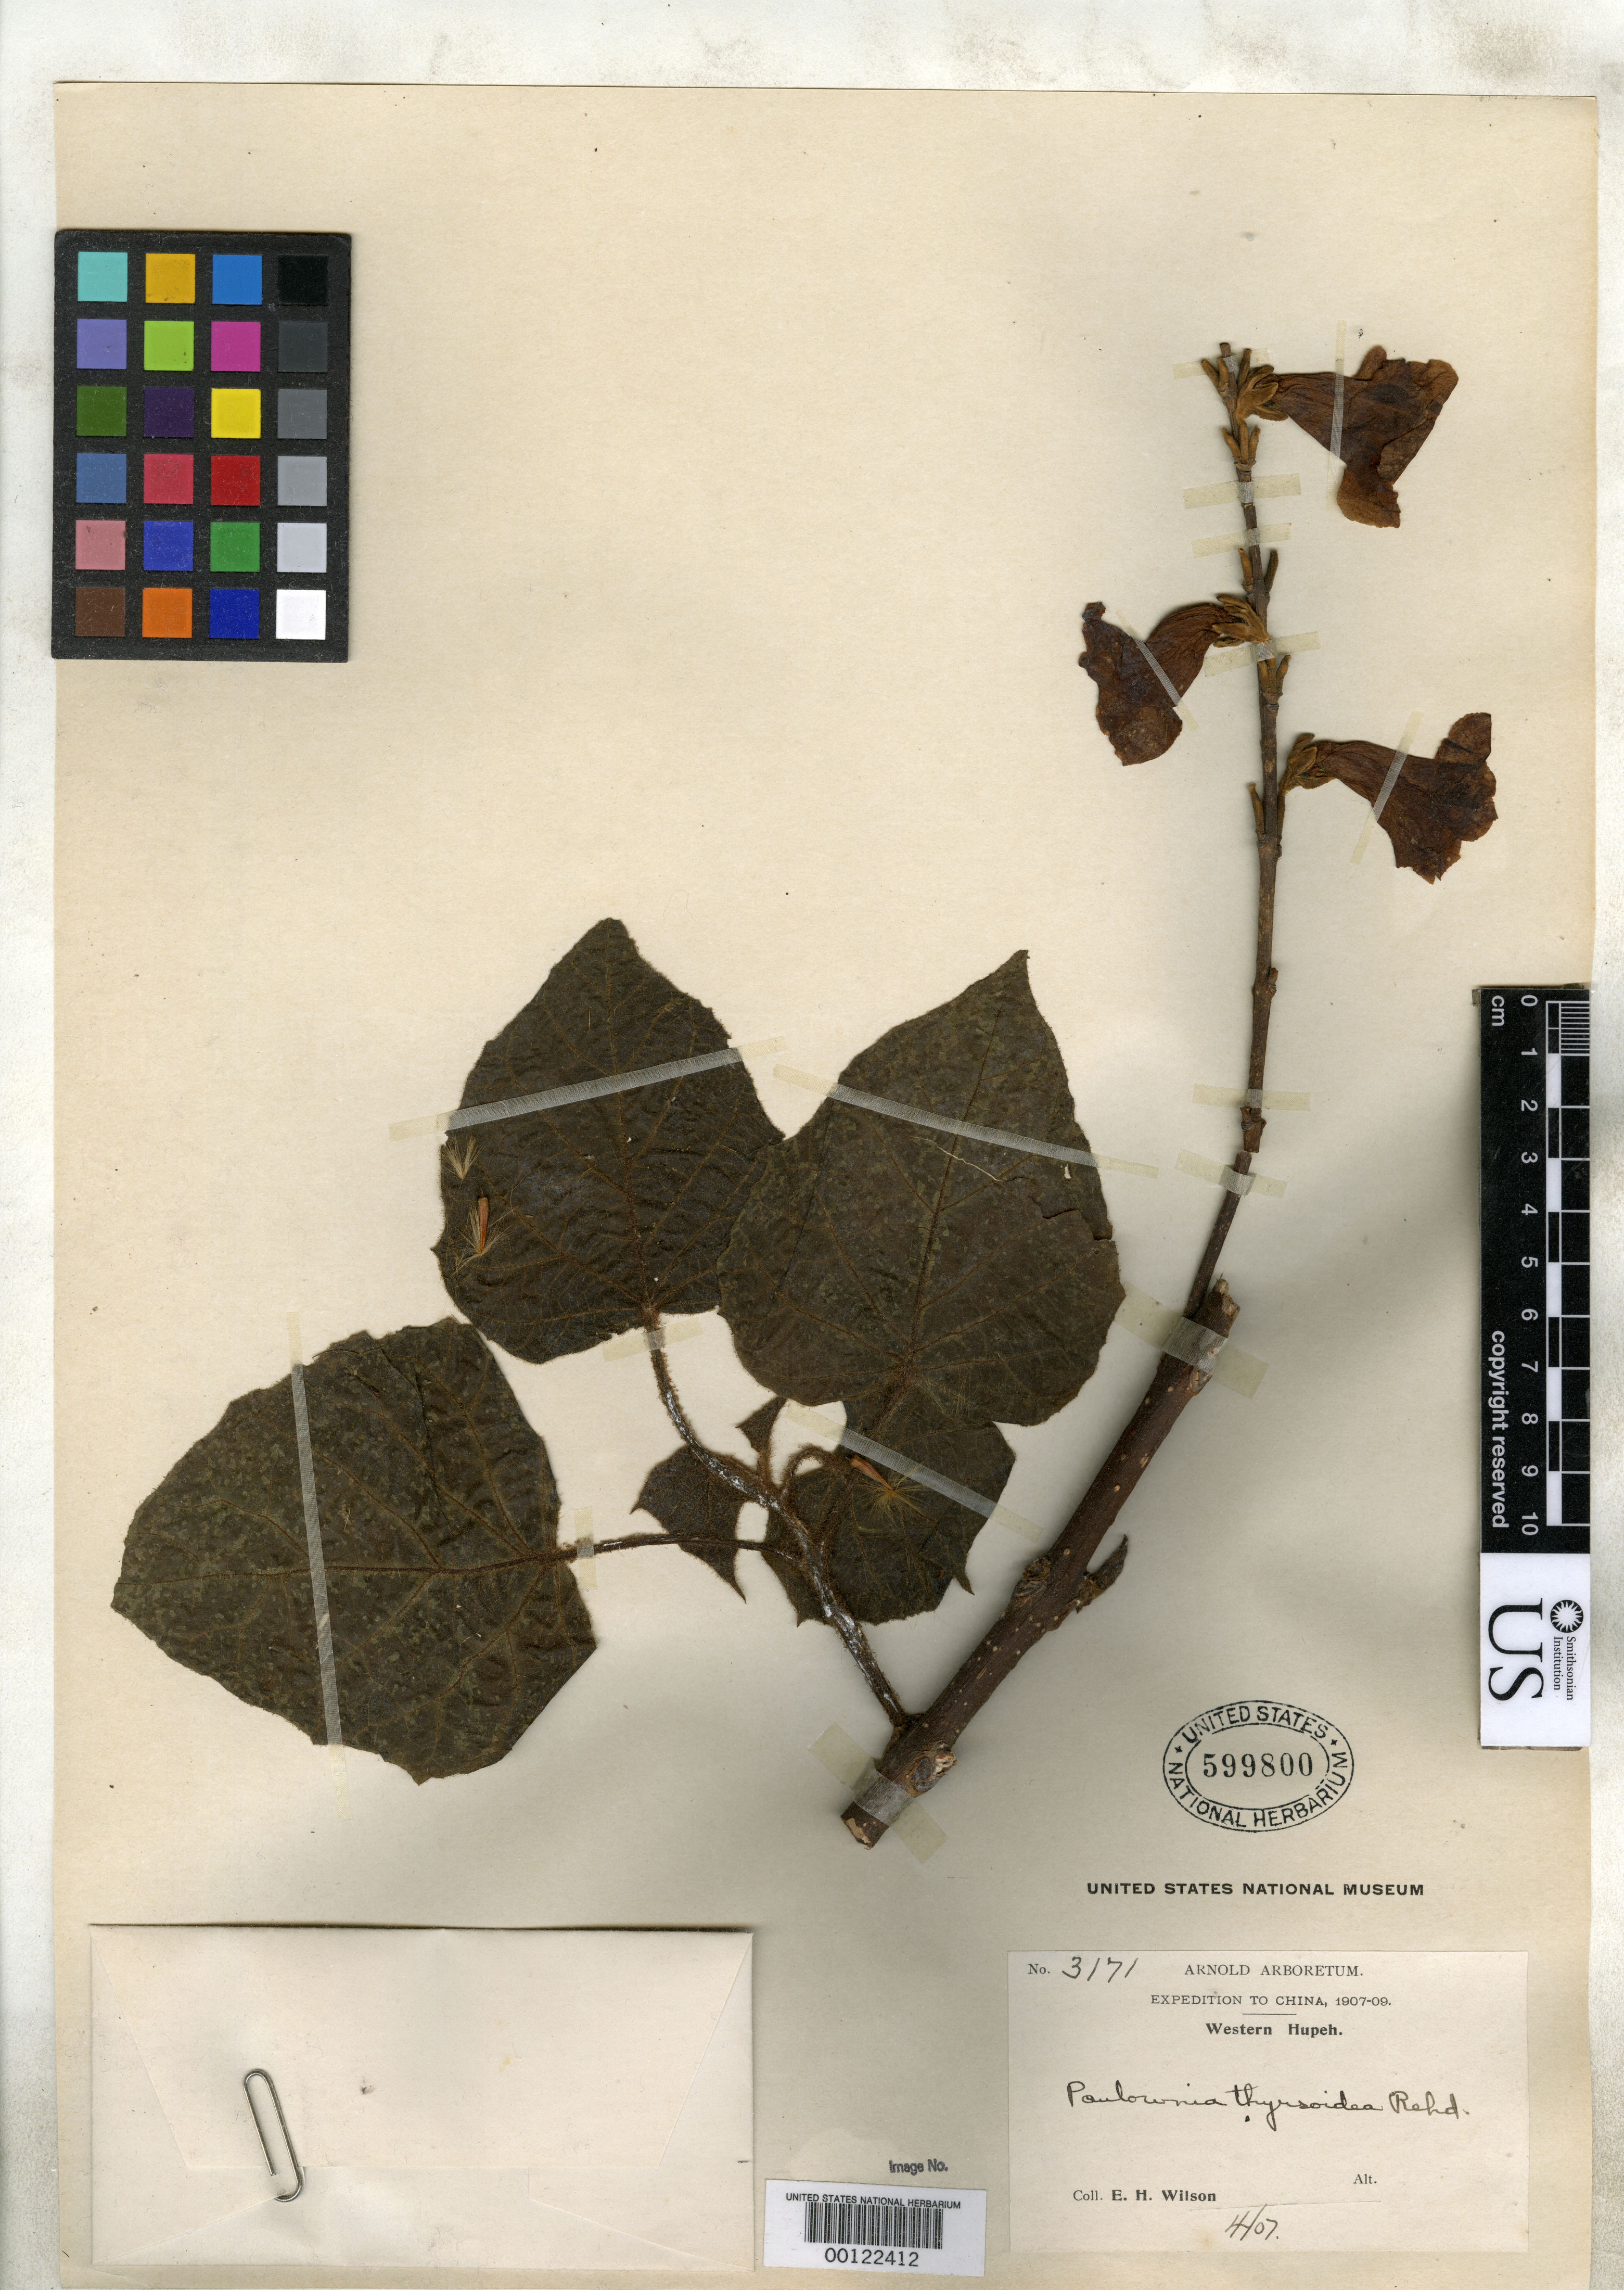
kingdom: Plantae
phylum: Tracheophyta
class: Magnoliopsida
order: Lamiales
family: Paulowniaceae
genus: Paulownia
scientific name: Paulownia thyrsoidea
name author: Rehder in Sarg.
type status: Isotype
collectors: E. H. Wilson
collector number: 3171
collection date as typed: Apr 1907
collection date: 1907-04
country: China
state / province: Hubei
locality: Western Hupeh.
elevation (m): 40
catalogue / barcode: US 599800